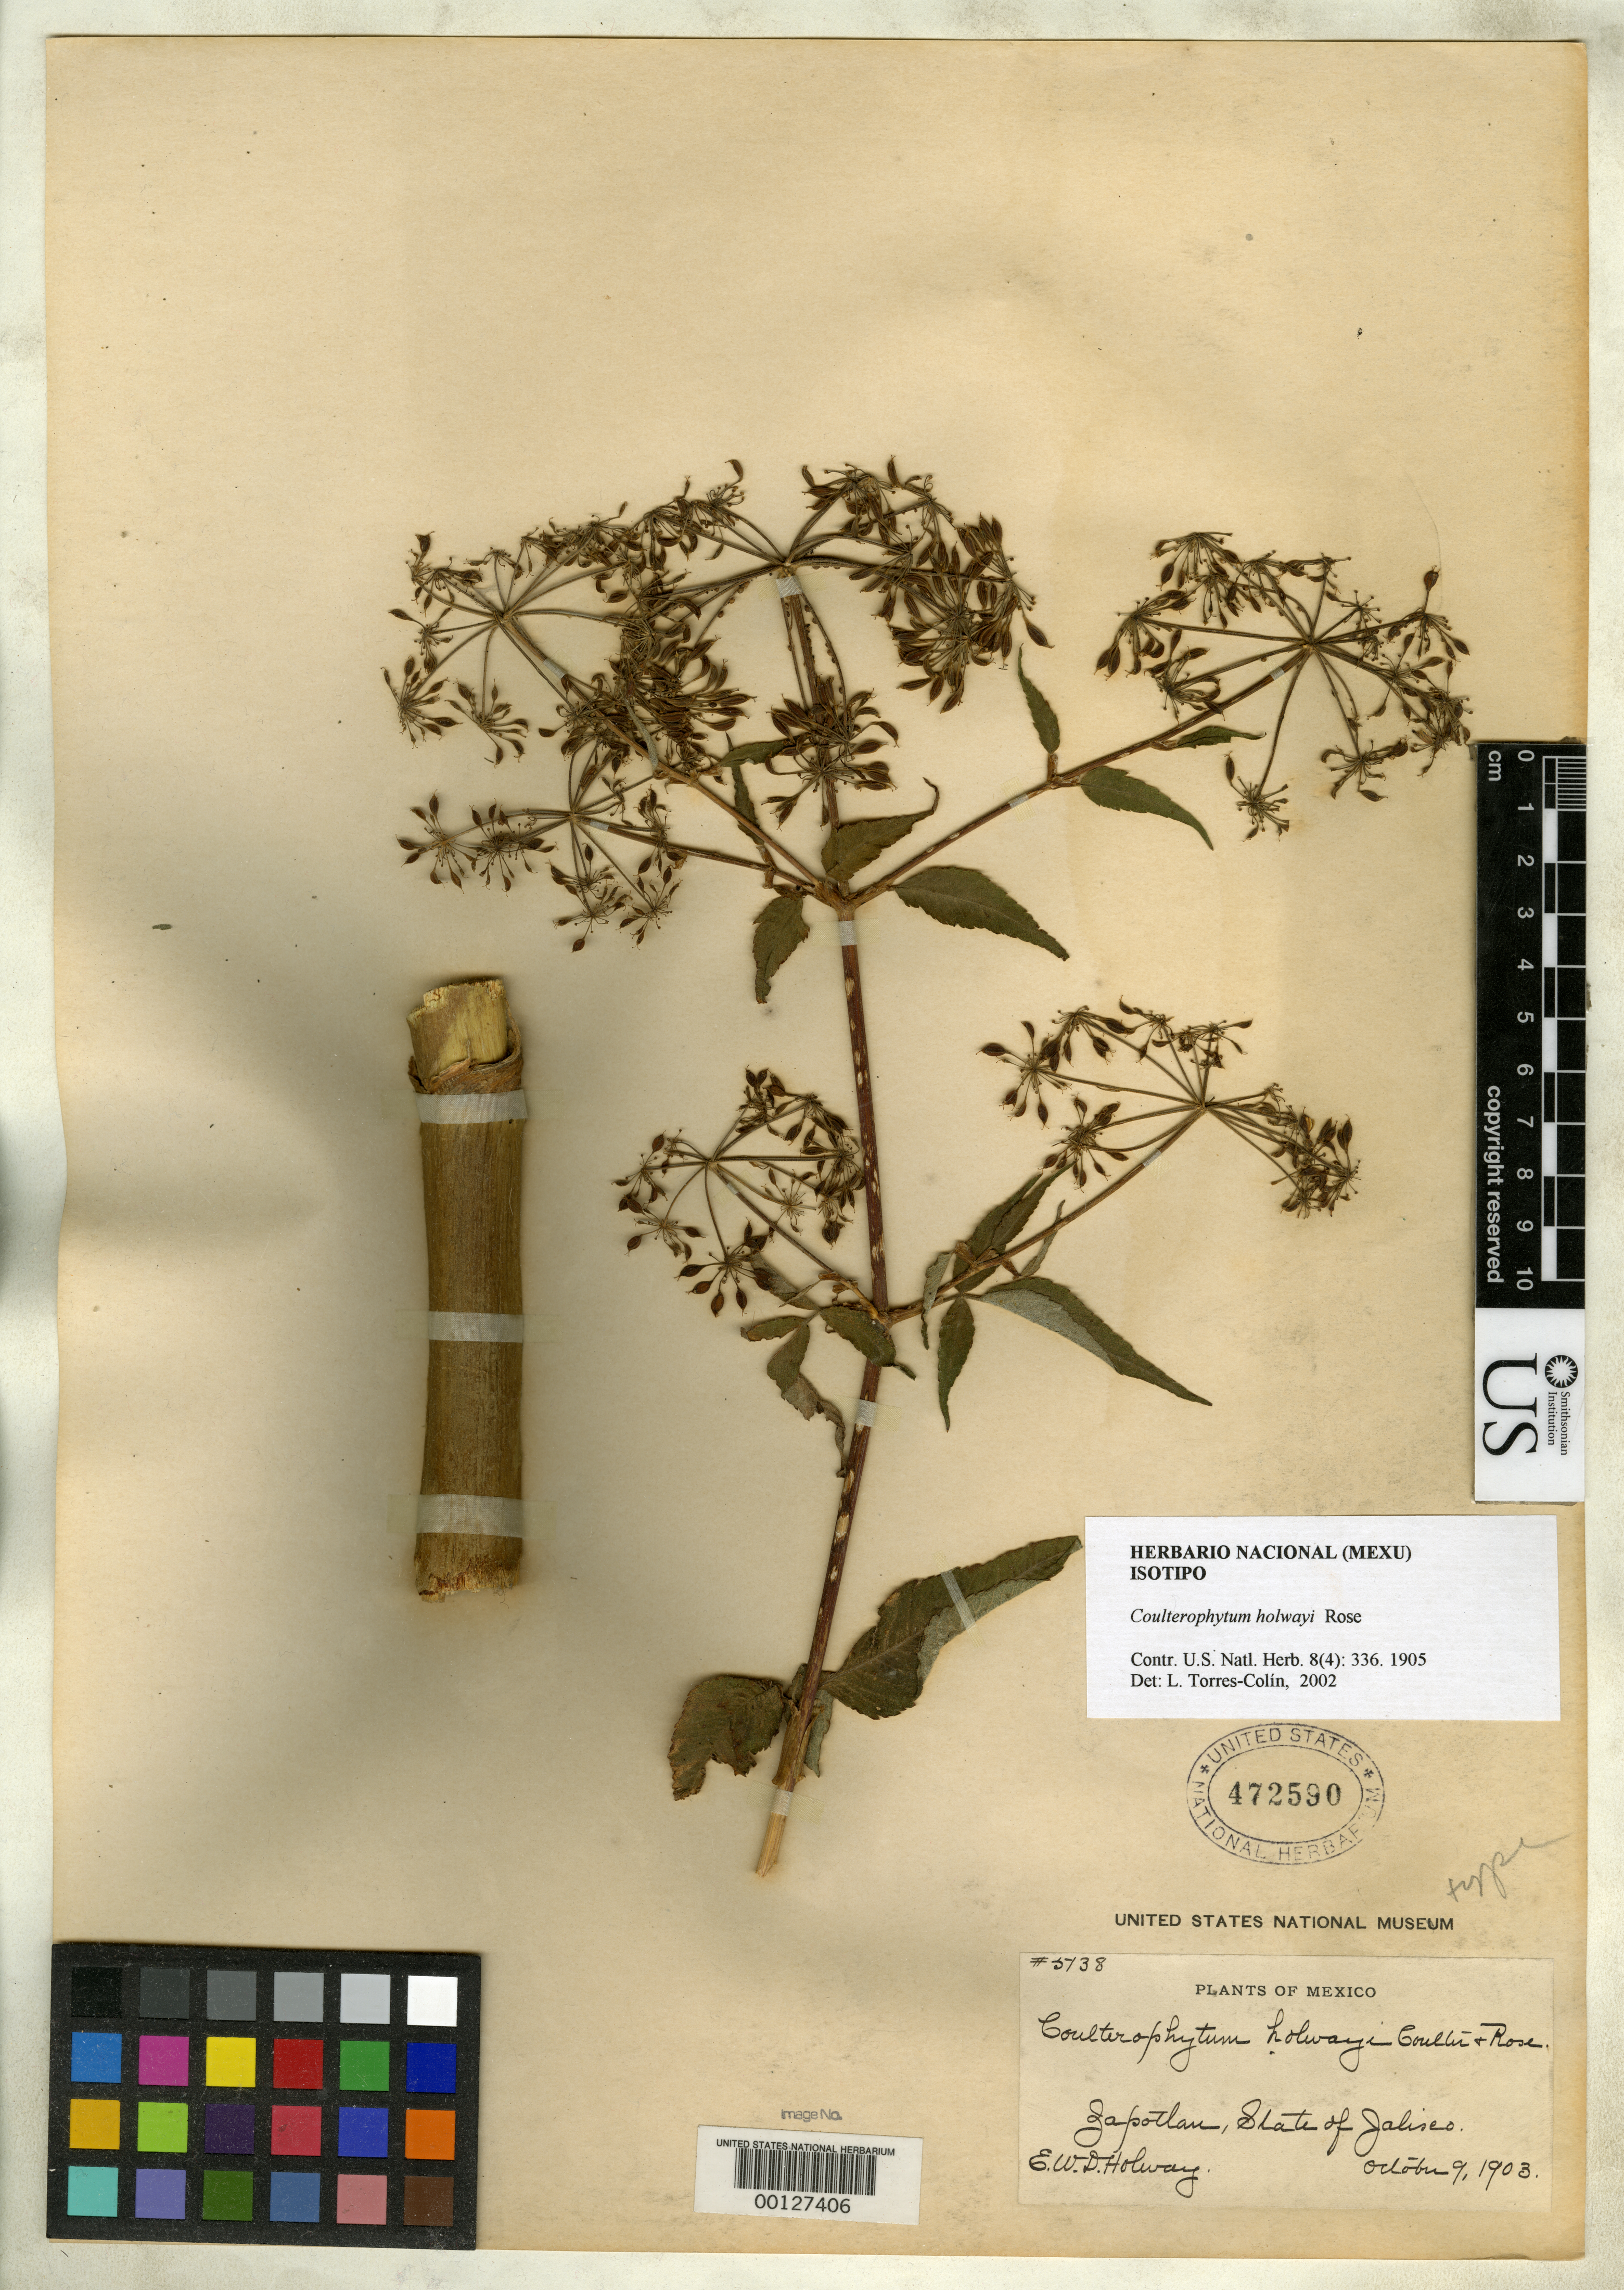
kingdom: Plantae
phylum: Tracheophyta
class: Magnoliopsida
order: Apiales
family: Apiaceae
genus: Coulterophytum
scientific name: Coulterophytum holwayi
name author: Rose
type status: Holotype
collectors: E. W. D. Holway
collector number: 5738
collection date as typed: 09 Oct 1908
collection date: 1908-10-09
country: Mexico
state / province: Jalisco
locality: Zapotlan.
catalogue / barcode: US 472589